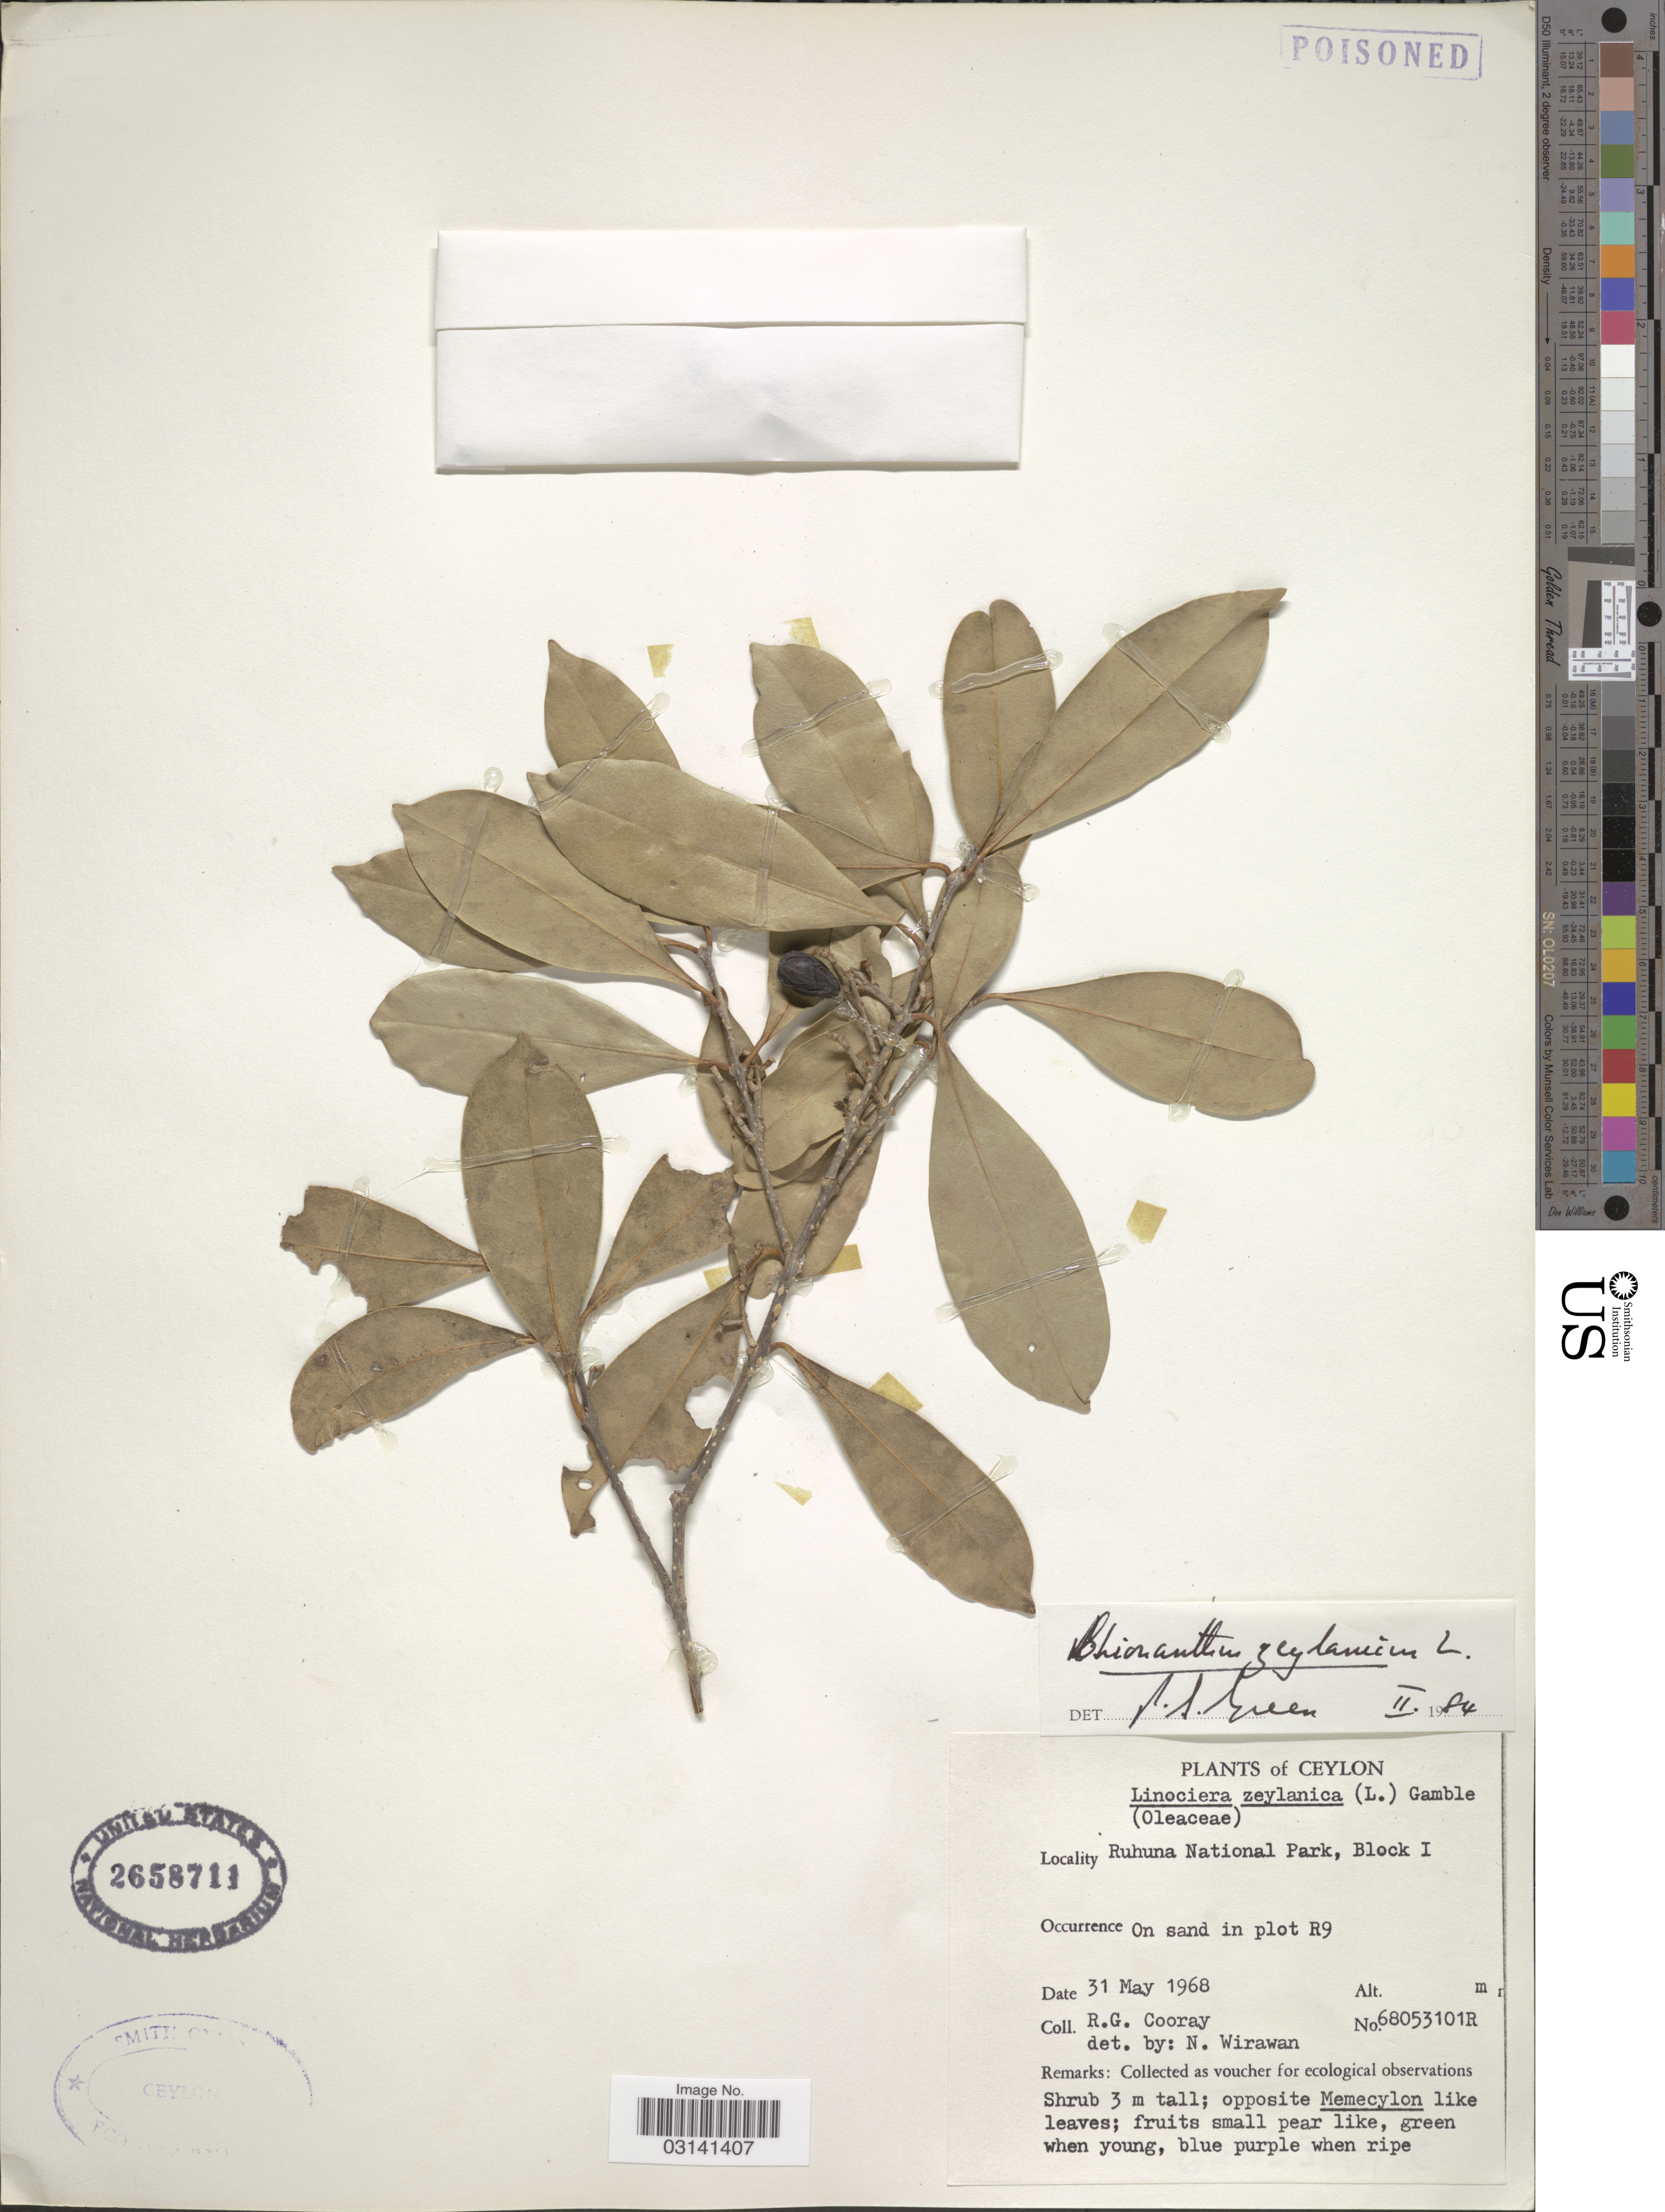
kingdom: Plantae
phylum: Tracheophyta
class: Magnoliopsida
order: Lamiales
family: Oleaceae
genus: Chionanthus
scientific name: Chionanthus zeylanicus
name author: L.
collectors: R. Cooray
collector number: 68053101R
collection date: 1968-05-31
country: Sri Lanka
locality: Ceylon. Ruhuna National Park, Block 1. On sand in plot R9.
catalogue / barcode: US 2658711